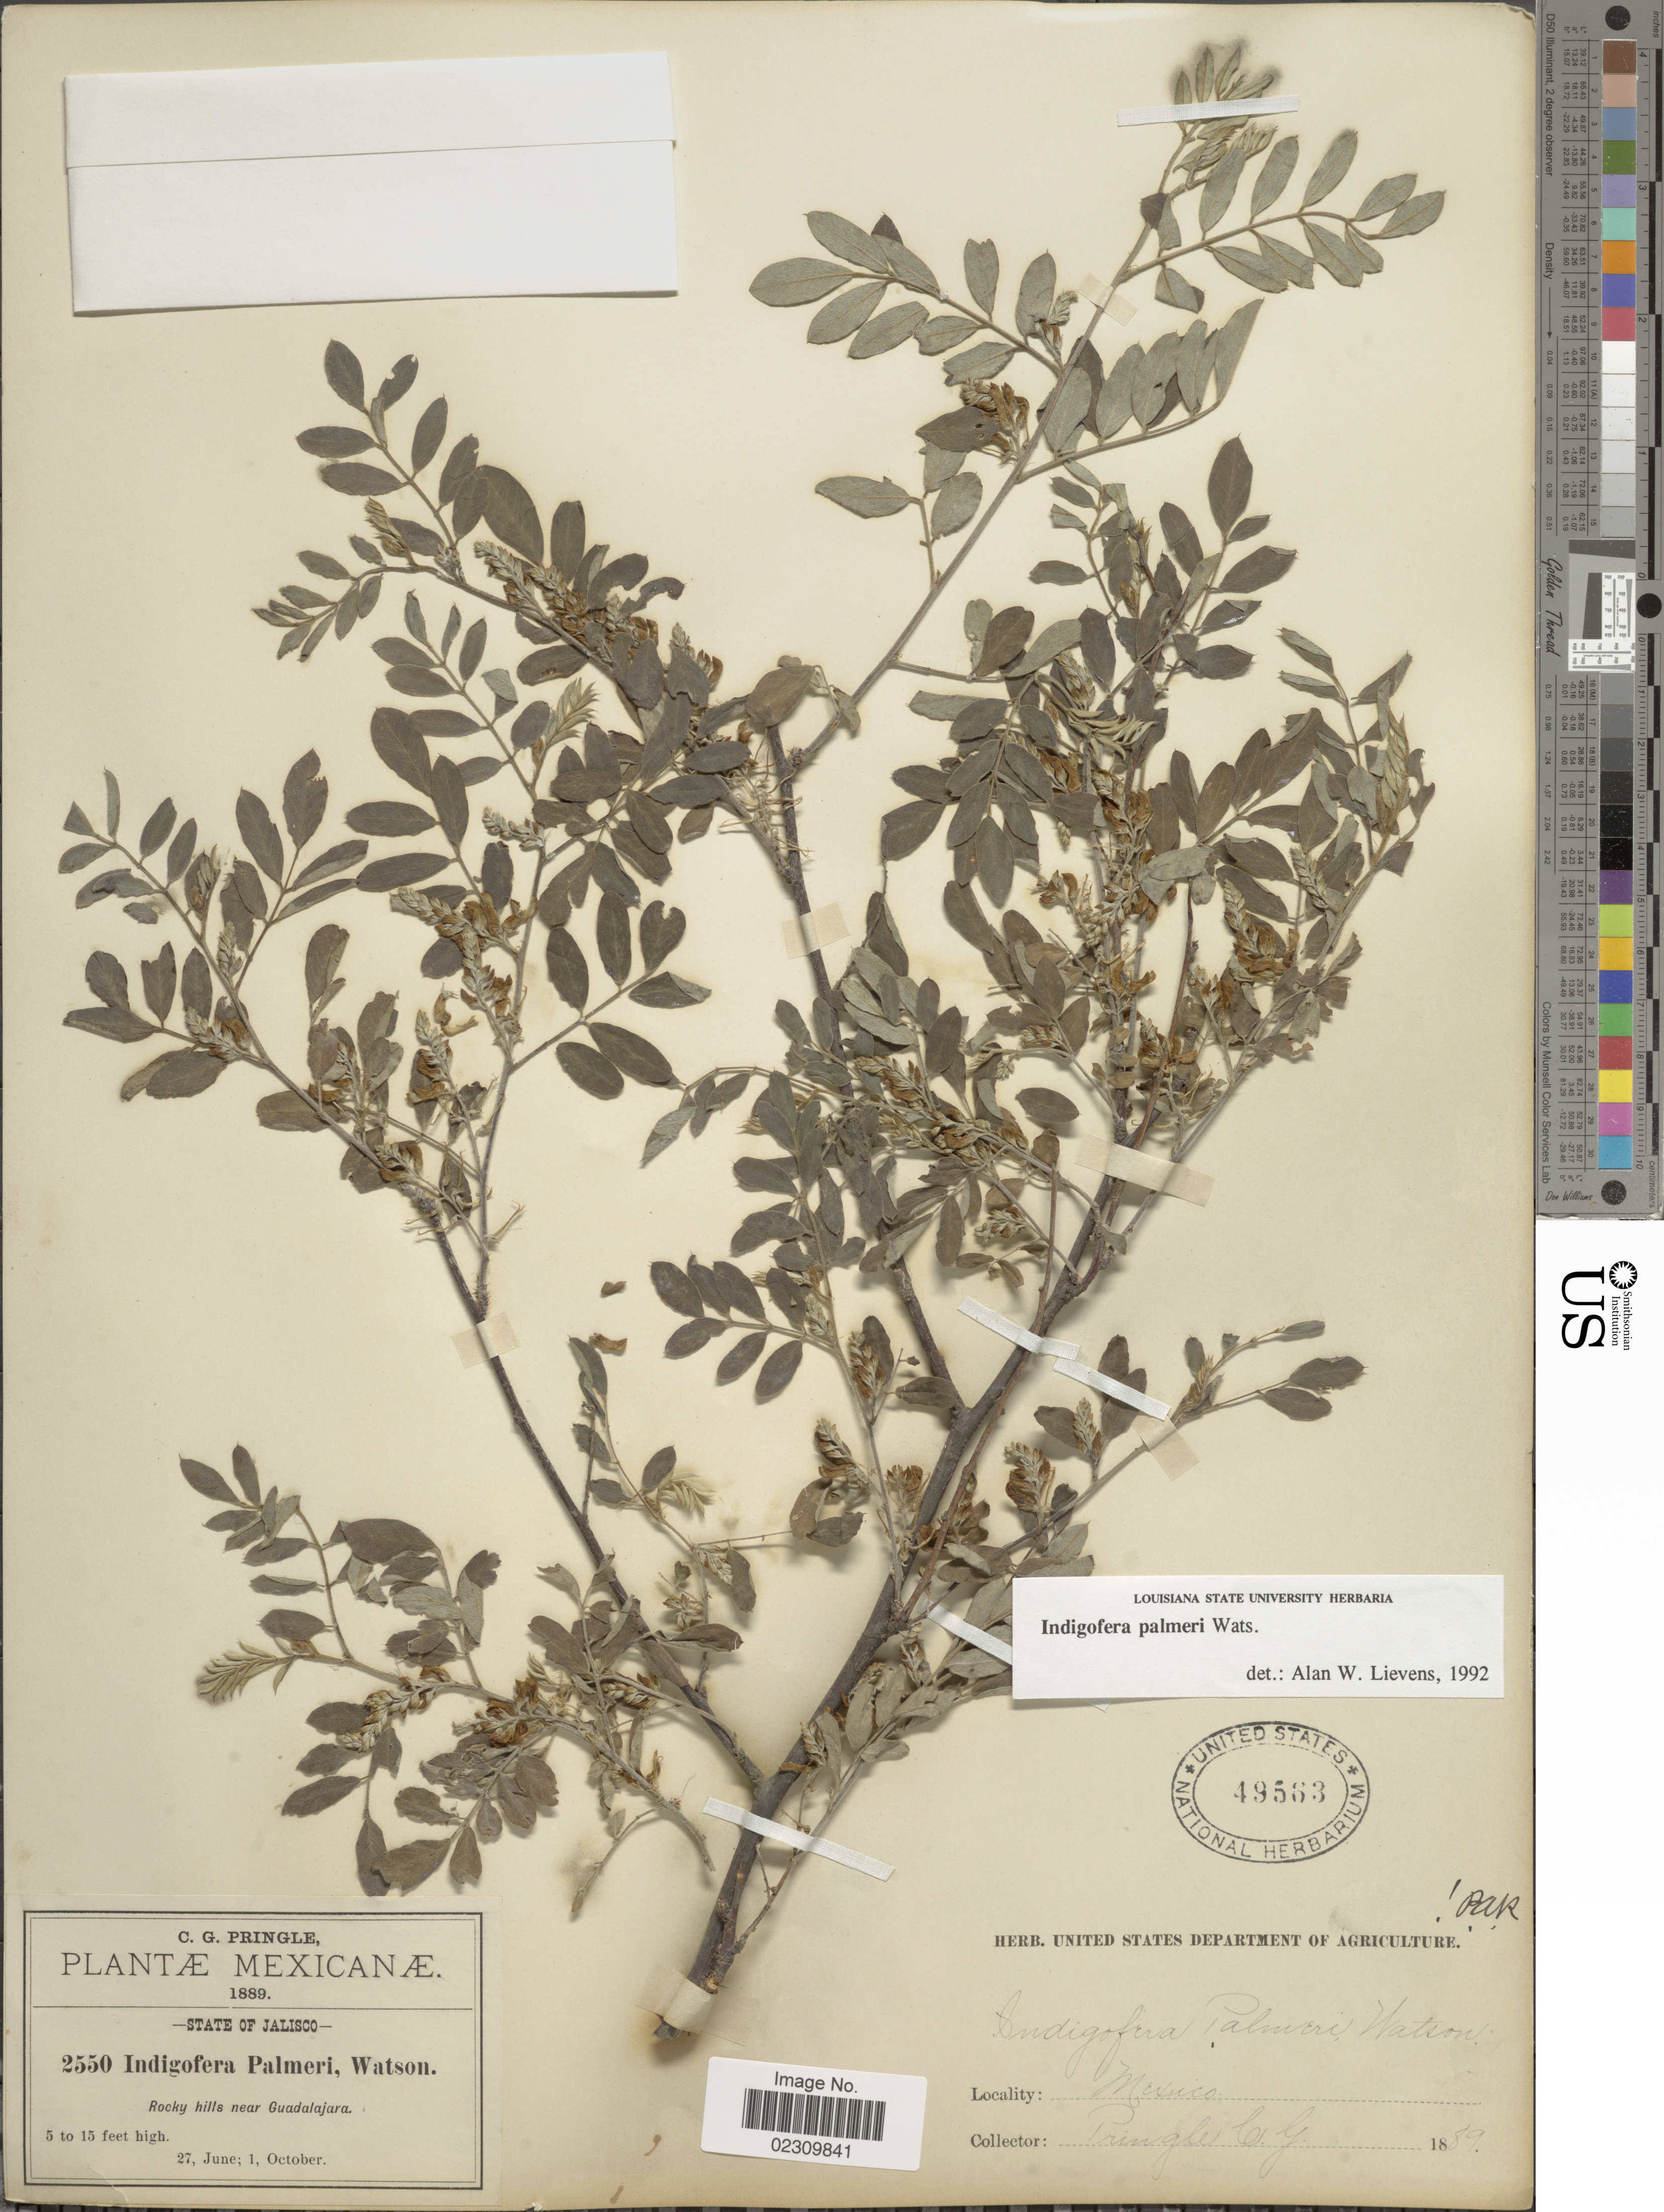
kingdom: Plantae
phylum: Tracheophyta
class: Magnoliopsida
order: Fabales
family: Fabaceae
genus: Indigofera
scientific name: Indigofera palmeri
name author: S. Watson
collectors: C. G. Pringle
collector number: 2550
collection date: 1889-06-27/1889-10-01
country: Mexico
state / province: Jalisco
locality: Rocky hills near Guadalajara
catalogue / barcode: US 49563